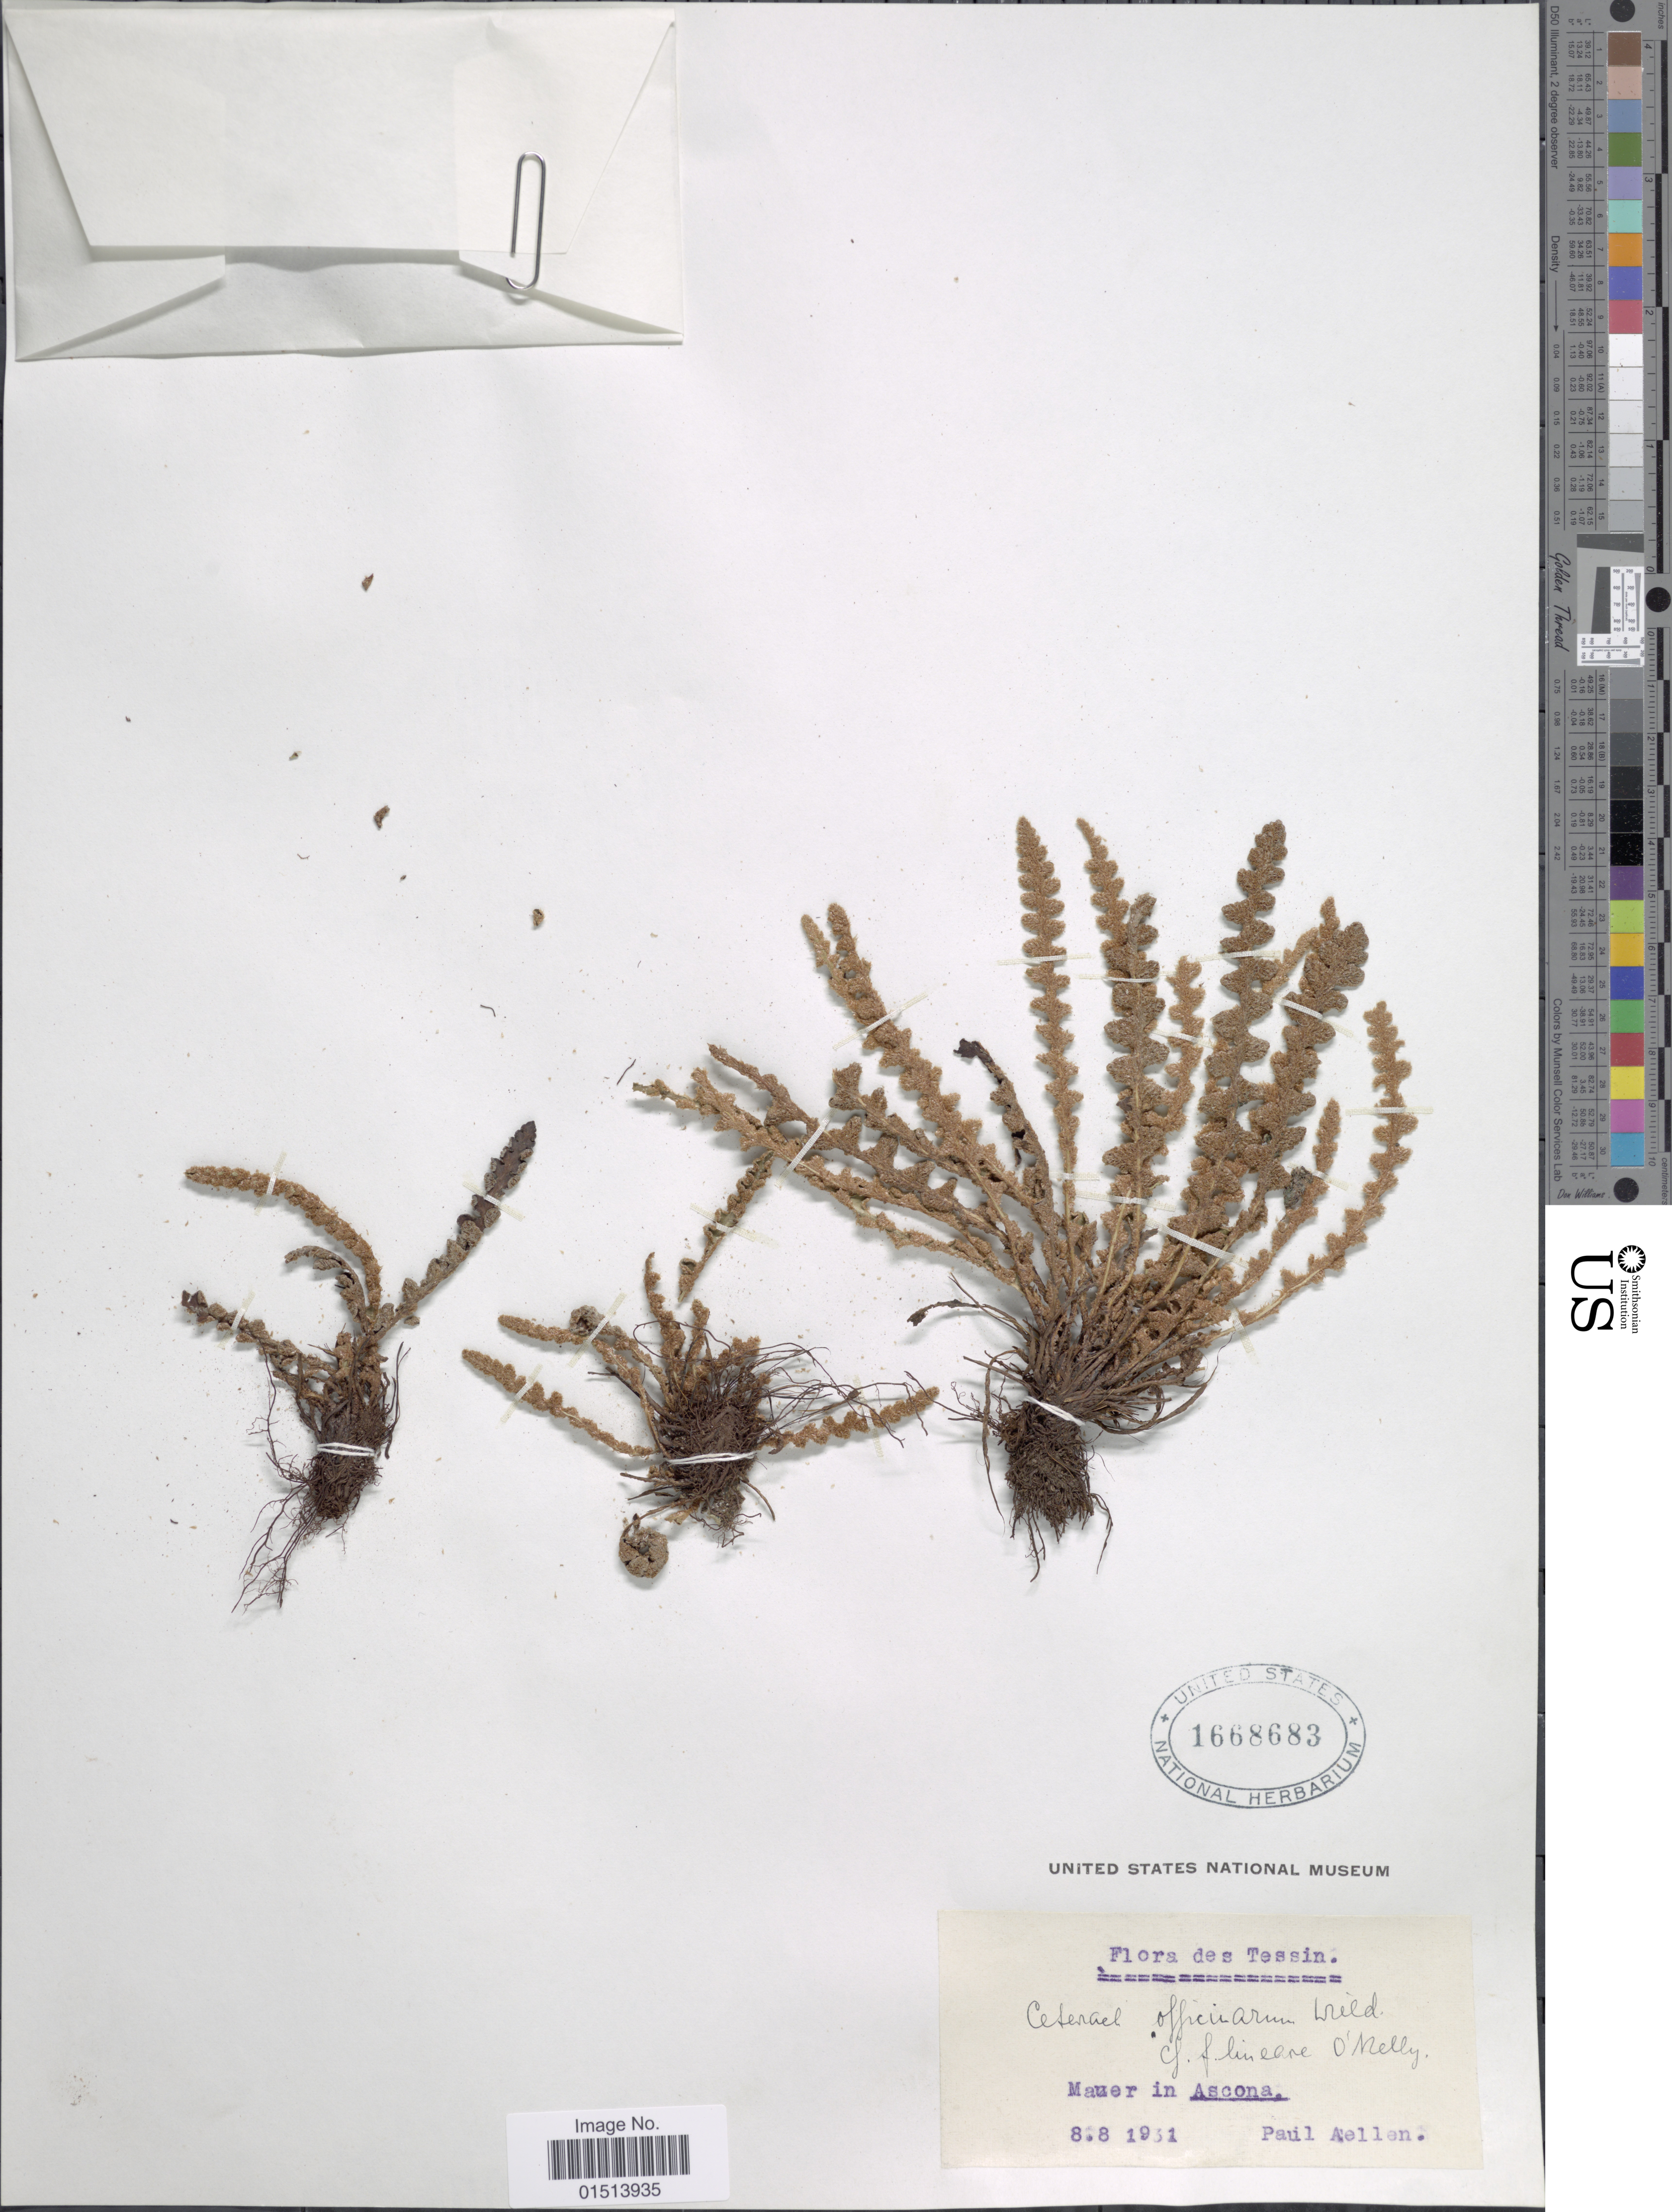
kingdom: Plantae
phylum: Tracheophyta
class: Polypodiopsida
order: Polypodiales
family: Aspleniaceae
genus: Asplenium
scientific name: Asplenium officinarum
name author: DC.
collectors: P. Aellen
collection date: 1931-08-08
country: Switzerland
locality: Tessin, Mauer in Ascona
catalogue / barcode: US 1668683